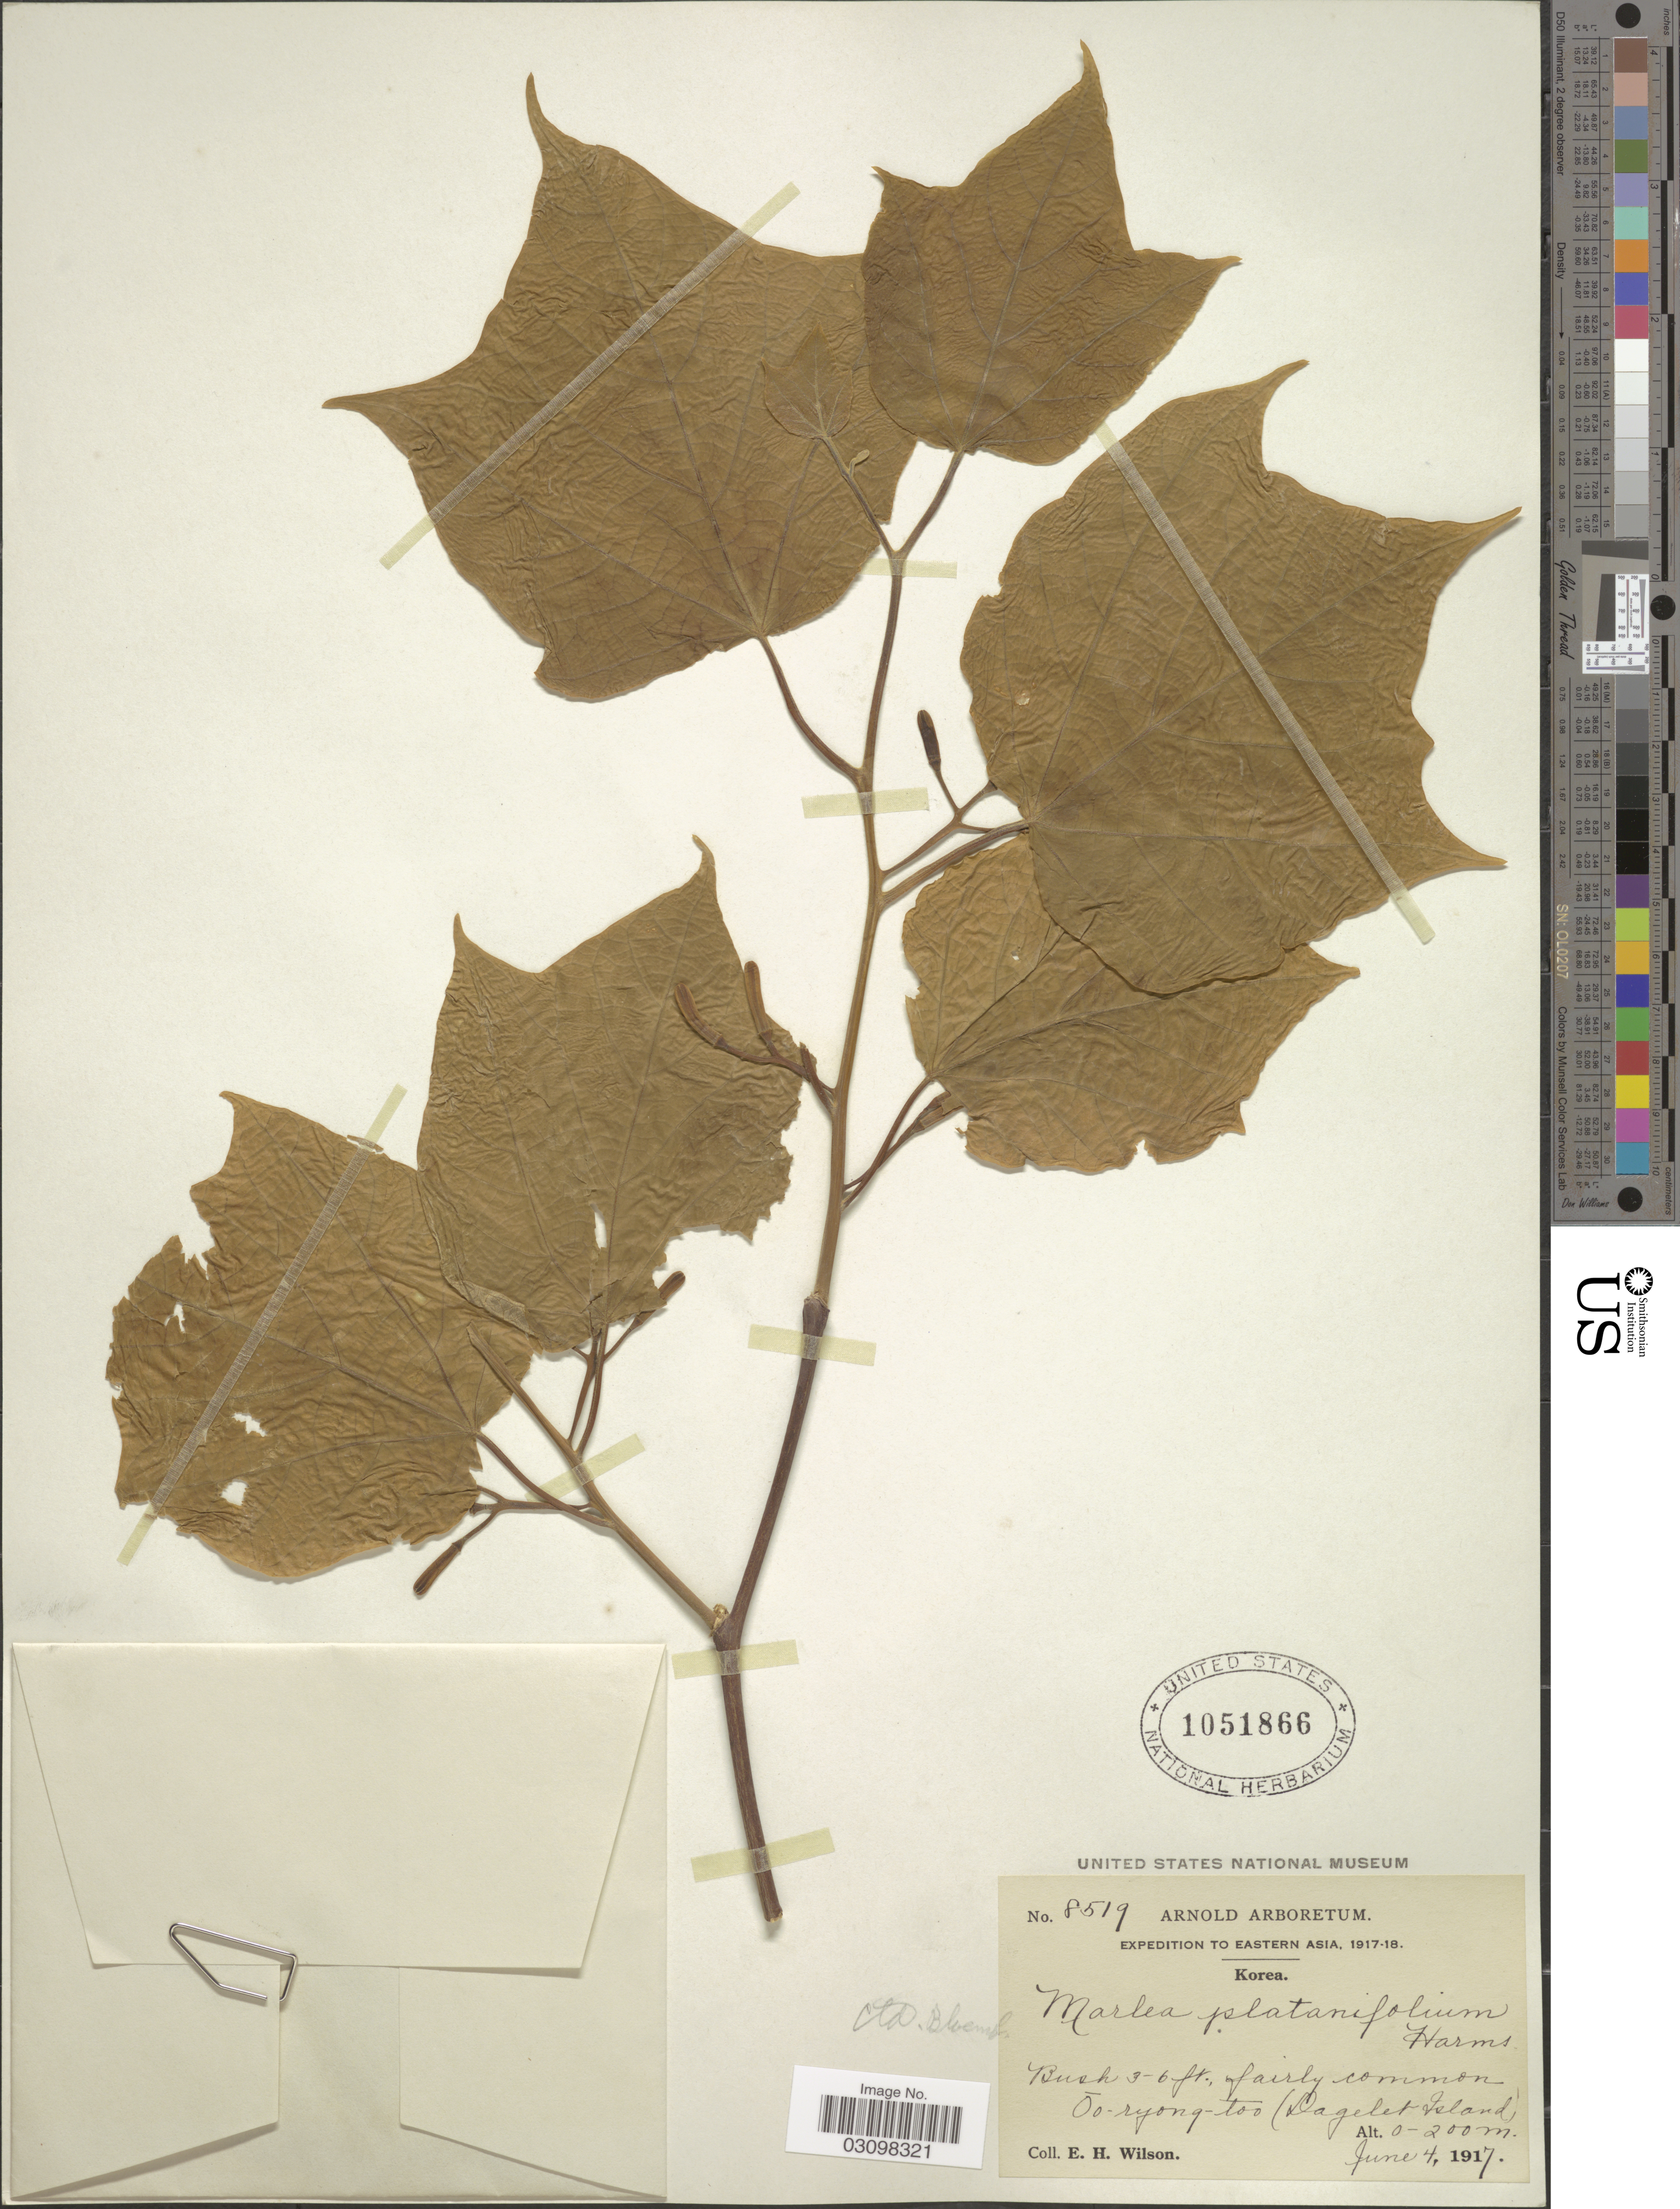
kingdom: Plantae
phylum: Tracheophyta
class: Magnoliopsida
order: Cornales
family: Cornaceae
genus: Alangium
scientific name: Alangium platanifolium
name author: (Siebold & Zucc.) Harms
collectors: E. Wilson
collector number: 8519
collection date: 1917-06-04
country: South Korea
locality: Oo-ryong-too (Dagelet Island).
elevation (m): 0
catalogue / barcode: US 1051866